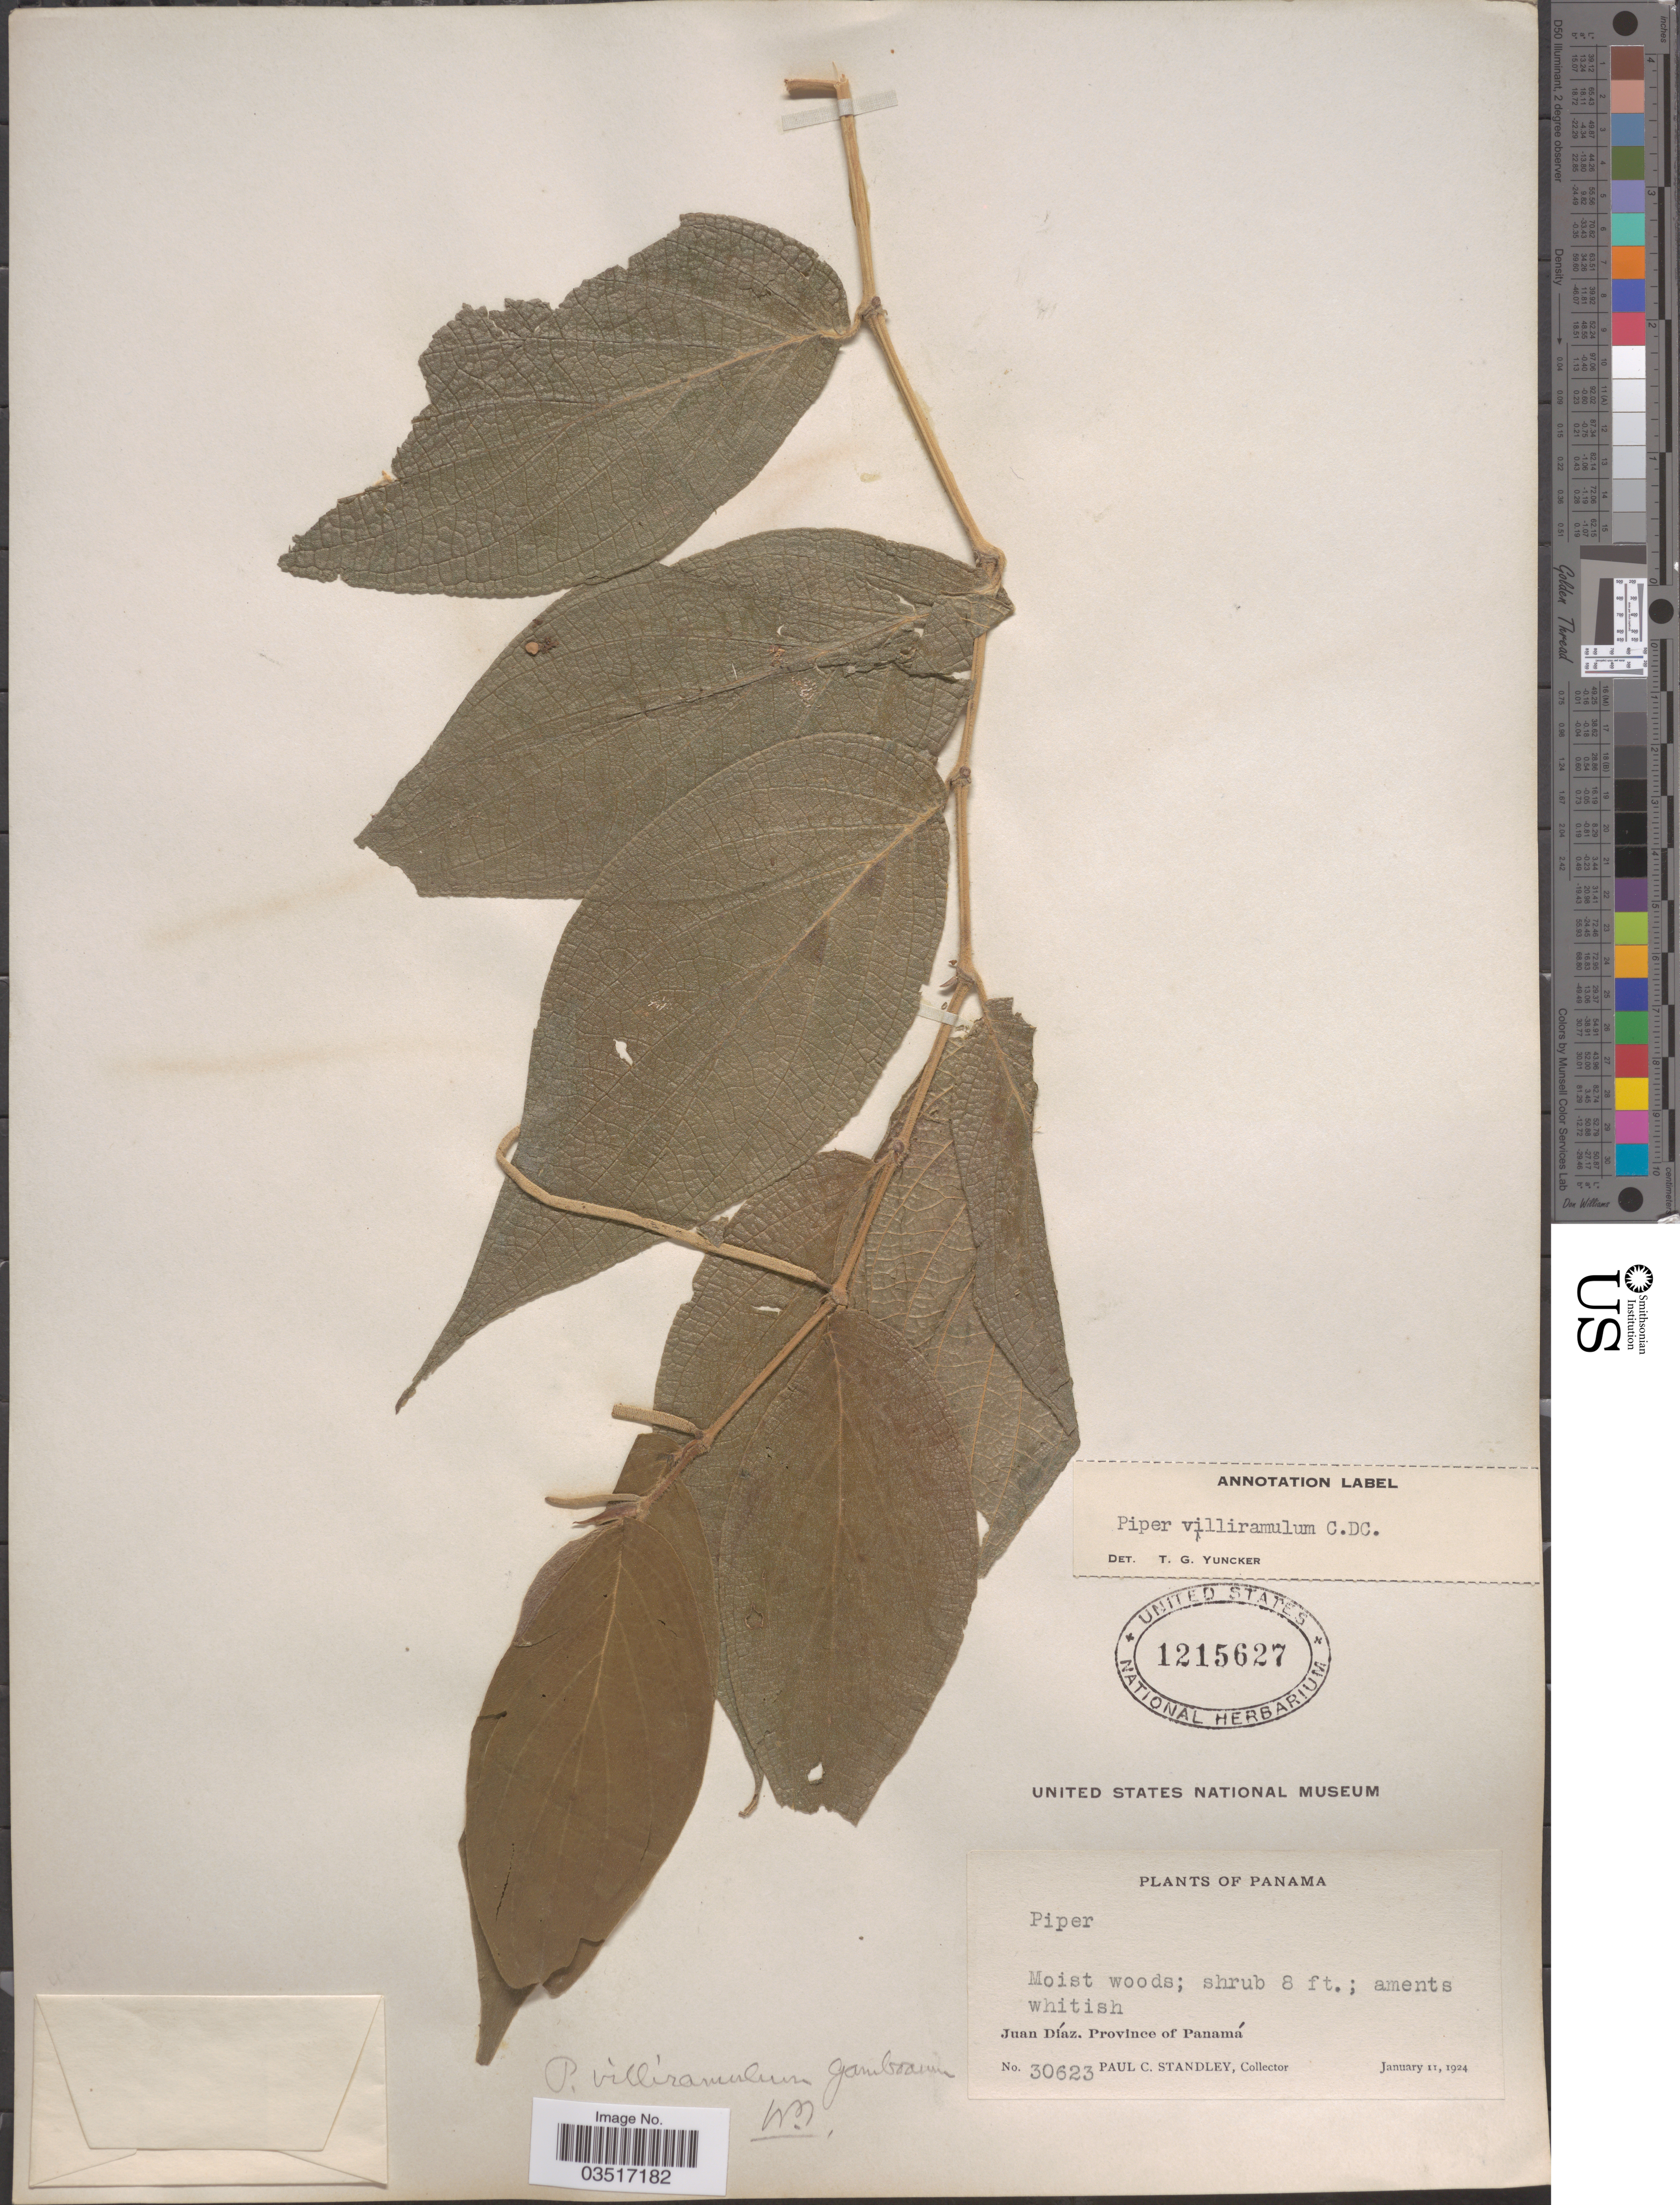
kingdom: Plantae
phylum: Tracheophyta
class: Magnoliopsida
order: Piperales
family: Piperaceae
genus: Piper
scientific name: Piper villiramulum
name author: C. DC.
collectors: P. C. Standley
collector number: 30623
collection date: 1924-01-11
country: Panama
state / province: Panamá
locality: Juan Díaz.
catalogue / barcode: US 1215627